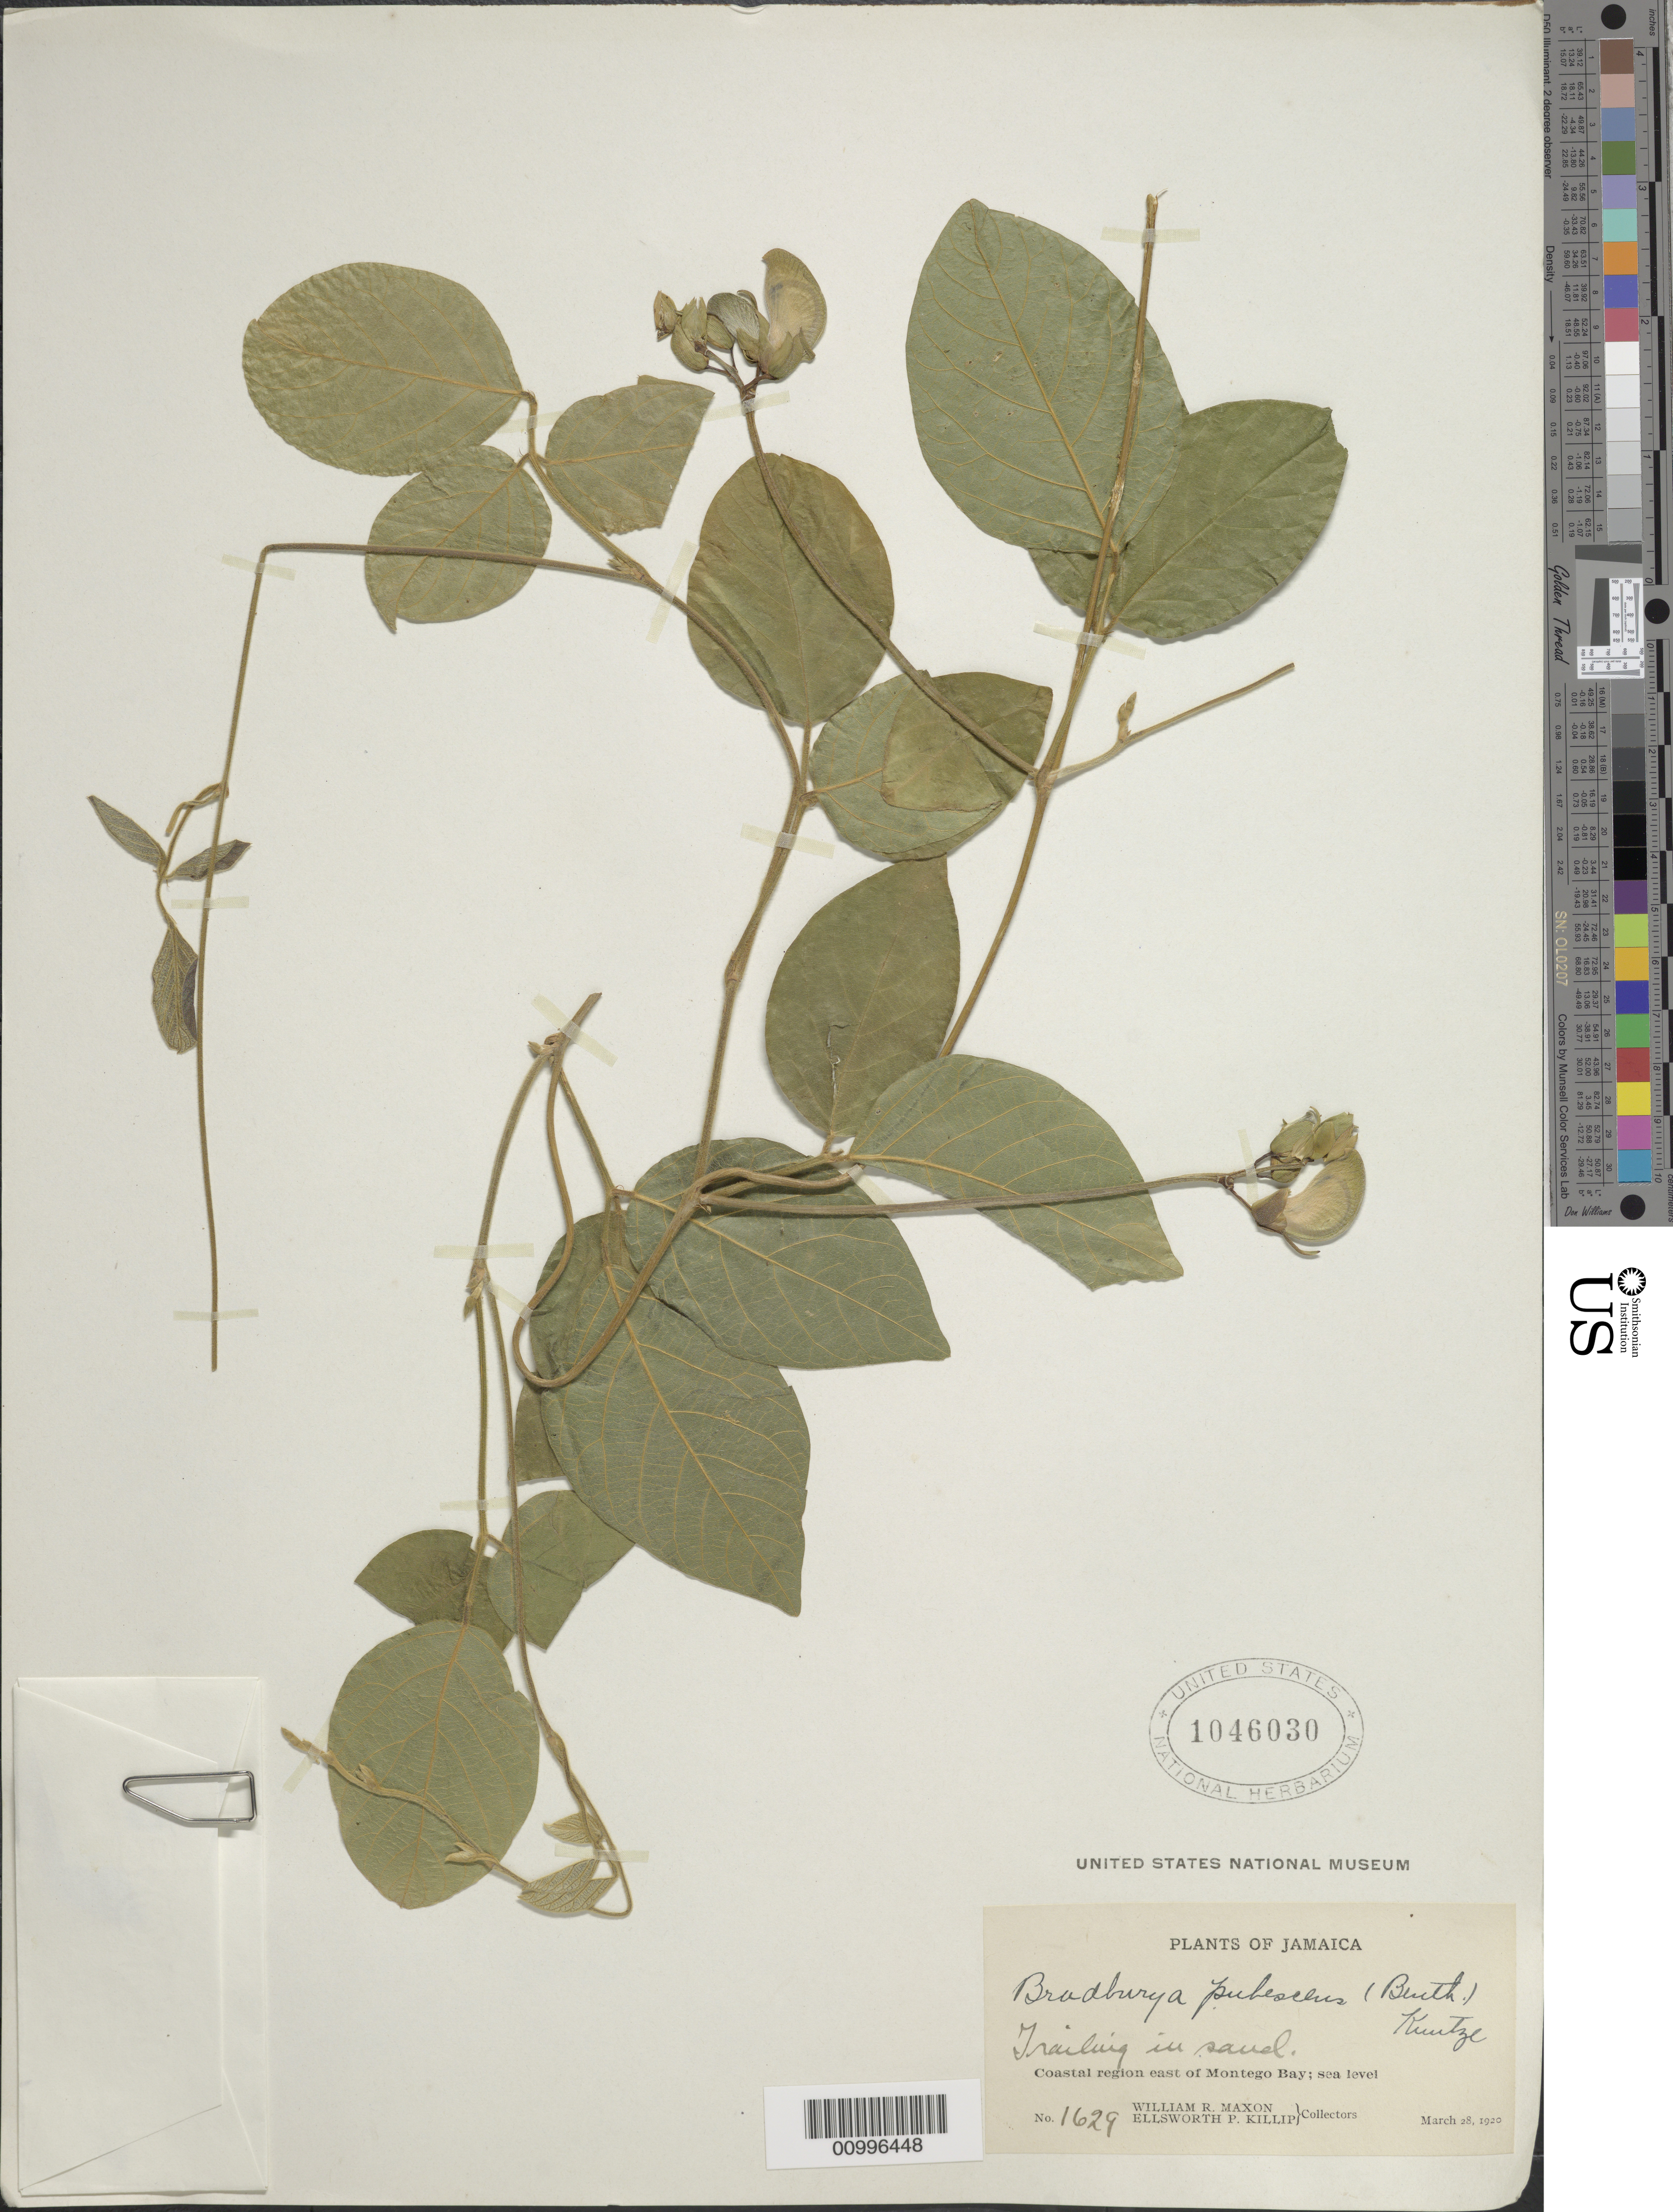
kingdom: Plantae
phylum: Tracheophyta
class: Magnoliopsida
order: Fabales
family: Fabaceae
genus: Centrosema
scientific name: Centrosema pubescens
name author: Benth.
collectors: W. R. Maxon & E. P. Killip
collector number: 1629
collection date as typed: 28 Mar 1920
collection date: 1920-03-28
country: Jamaica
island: Jamaica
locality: Coastal region E of Montego Bay; sea-level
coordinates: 0 N, 0 E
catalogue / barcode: US 1046030